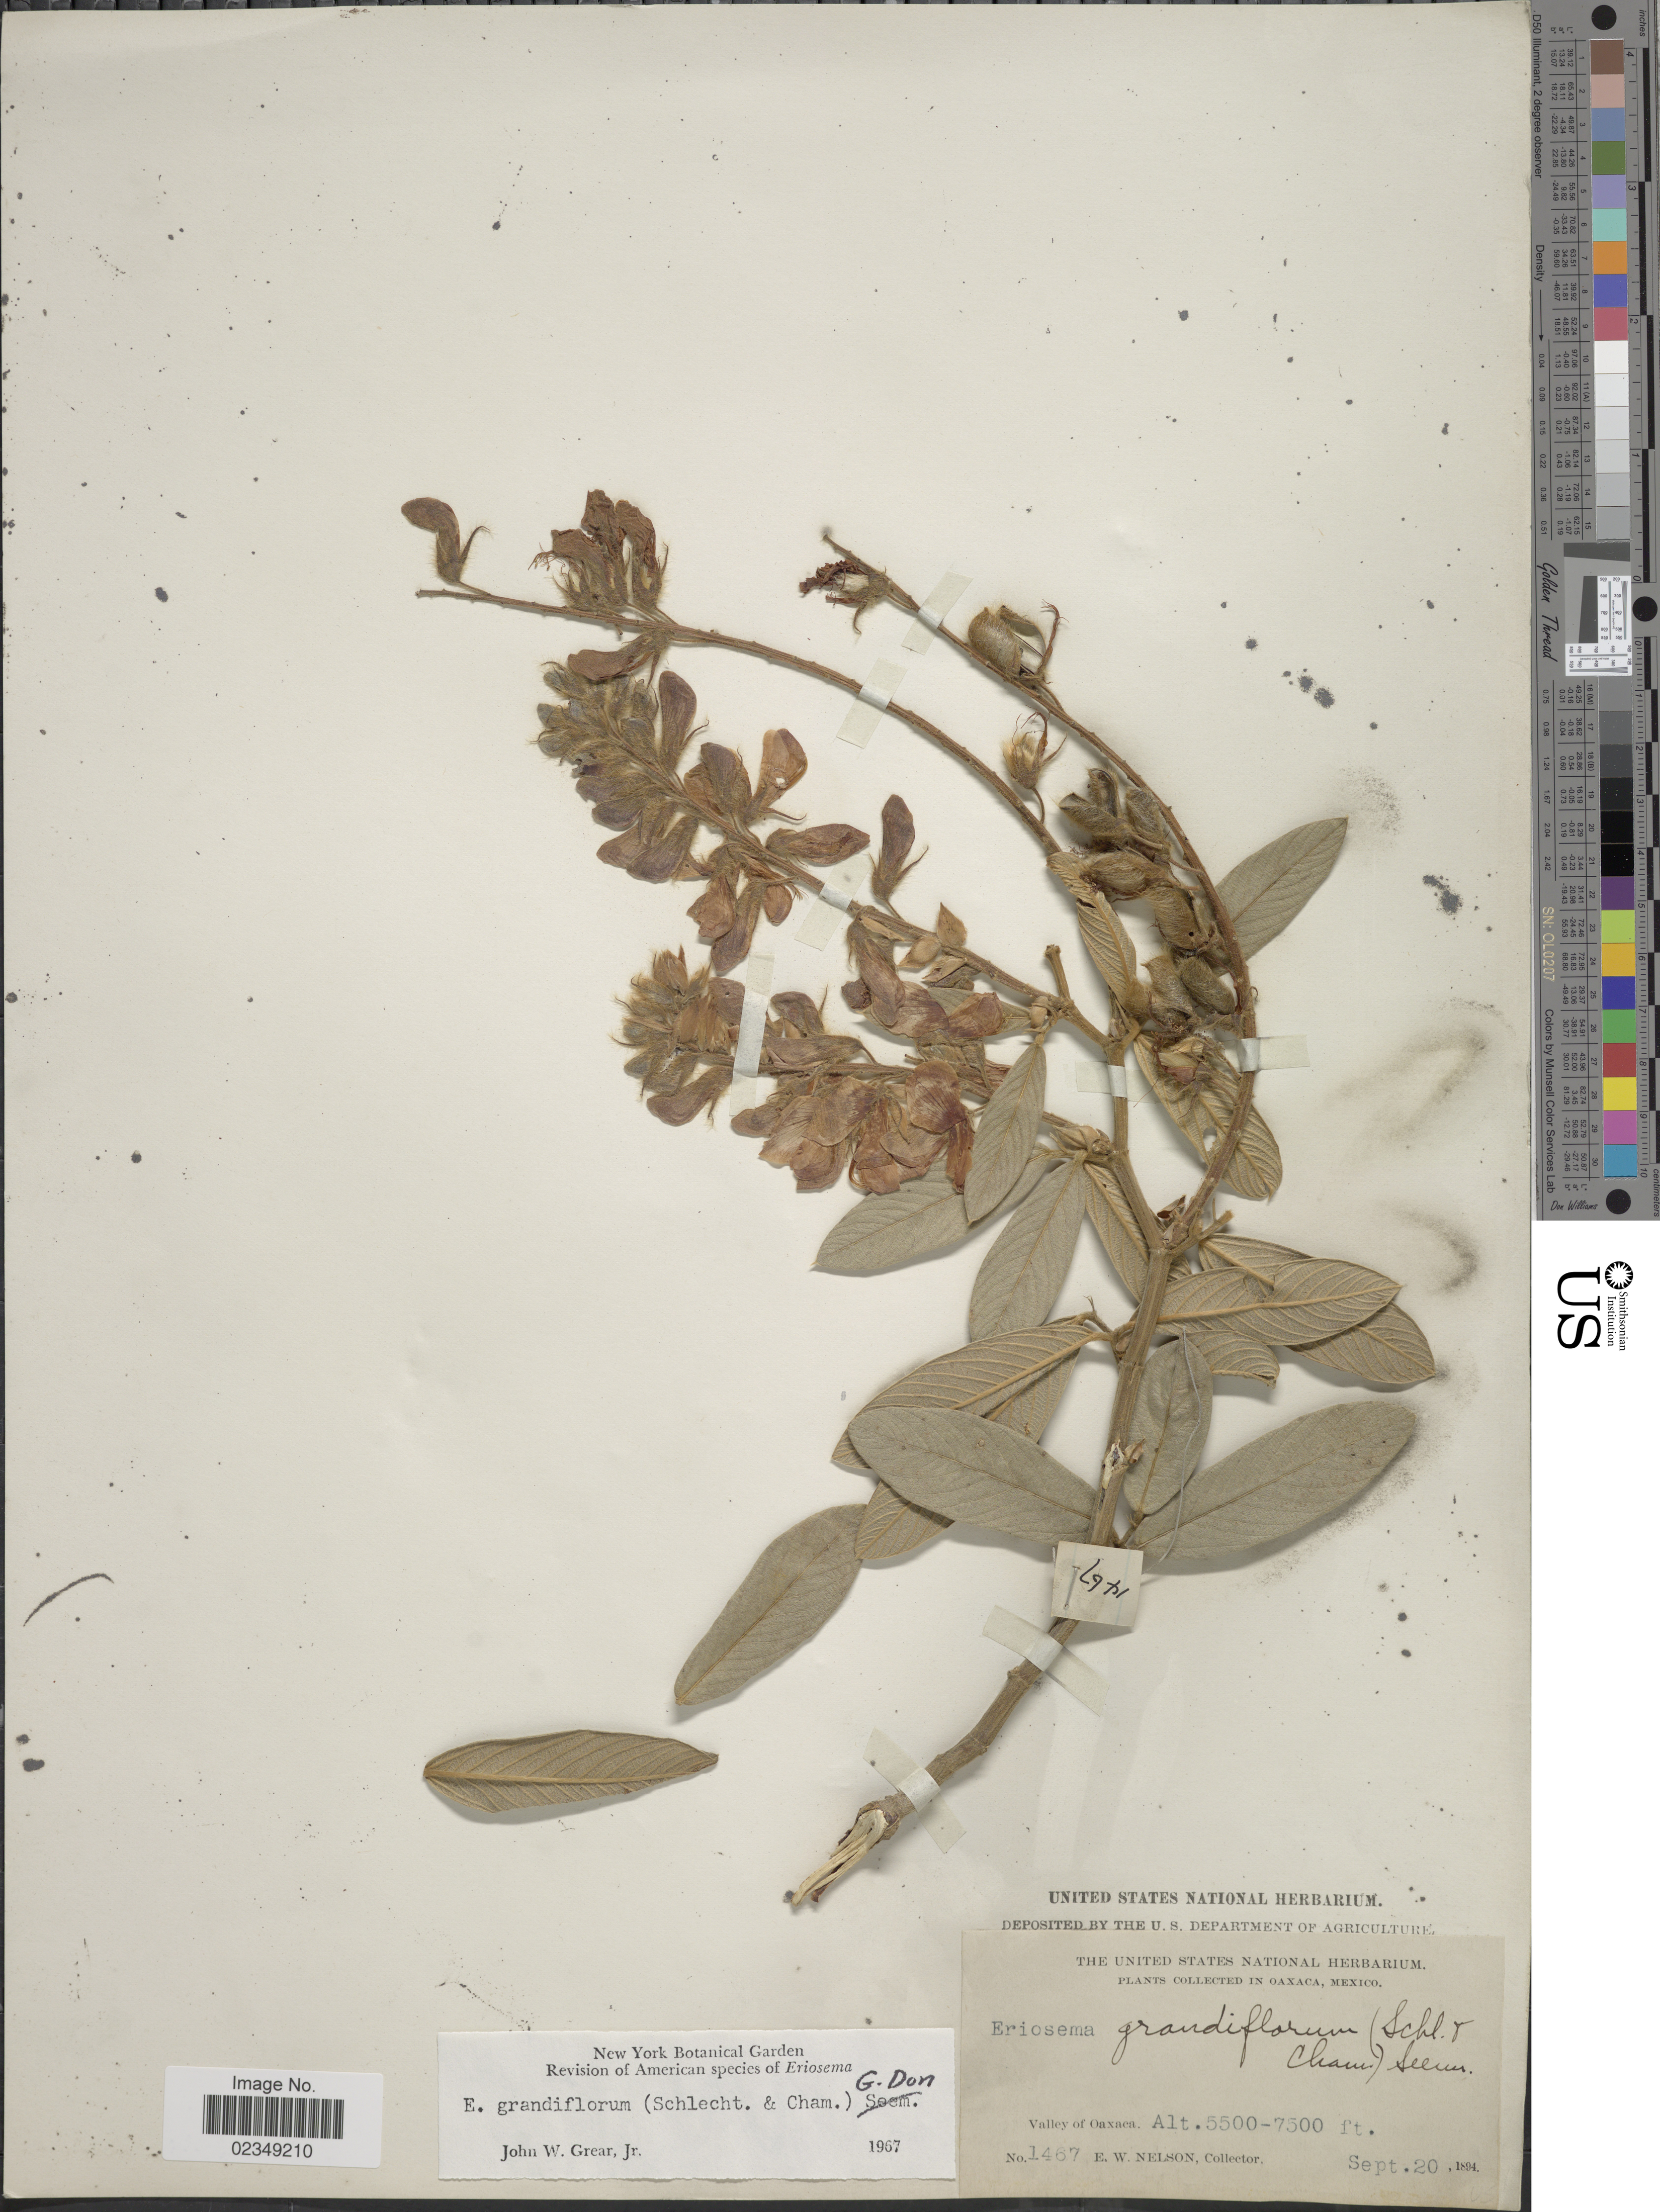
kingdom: Plantae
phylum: Tracheophyta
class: Magnoliopsida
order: Fabales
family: Fabaceae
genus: Eriosema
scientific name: Eriosema grandiflorum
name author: (Schltdl. & Cham.) G. Don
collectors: E. W. Nelson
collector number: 1467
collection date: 1894-09-20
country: Mexico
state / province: Oaxaca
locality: Valley of Oaxaca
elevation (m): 1676